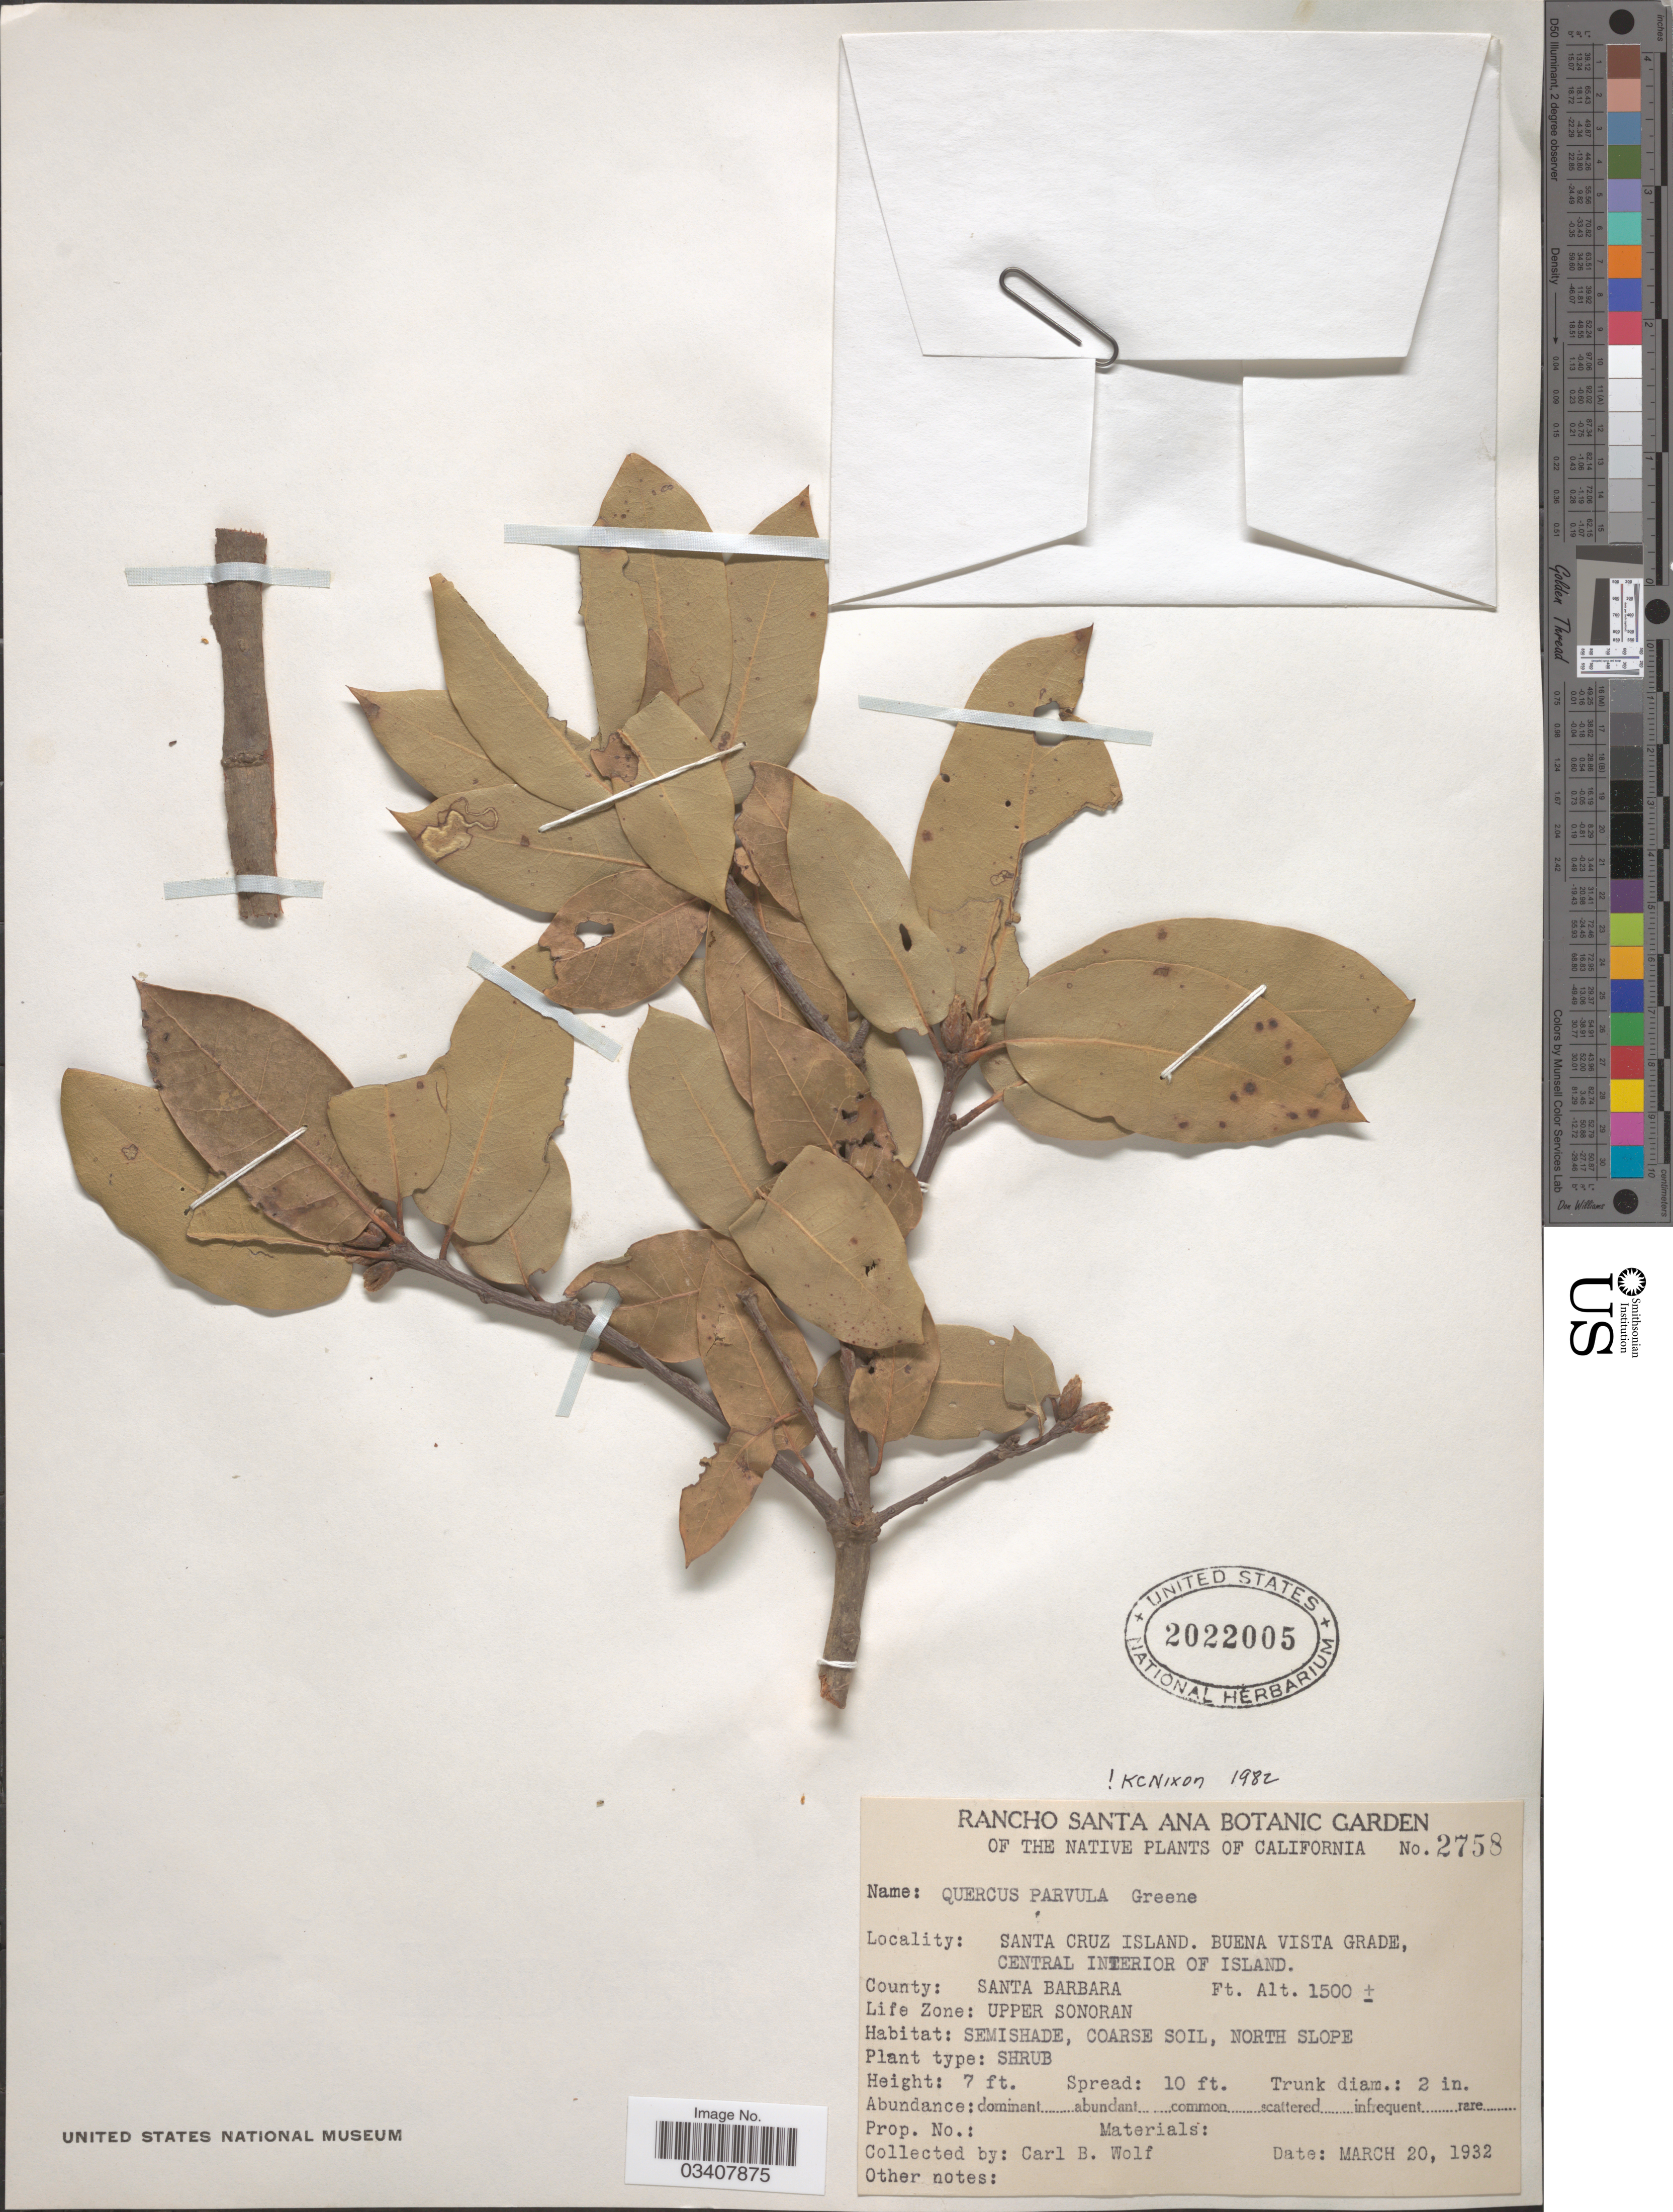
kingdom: Plantae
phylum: Tracheophyta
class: Magnoliopsida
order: Fagales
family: Fagaceae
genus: Quercus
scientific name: Quercus parvula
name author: Greene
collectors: C. B. Wolf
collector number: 2758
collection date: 1932-03-20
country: United States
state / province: California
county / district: Santa Barbara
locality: Santa Cruz Island. Buena Vista Grade, Central Interior of Island. County: Santa Barbara. Life Zone: Upper Sonoran.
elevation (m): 457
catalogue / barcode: US 2022005